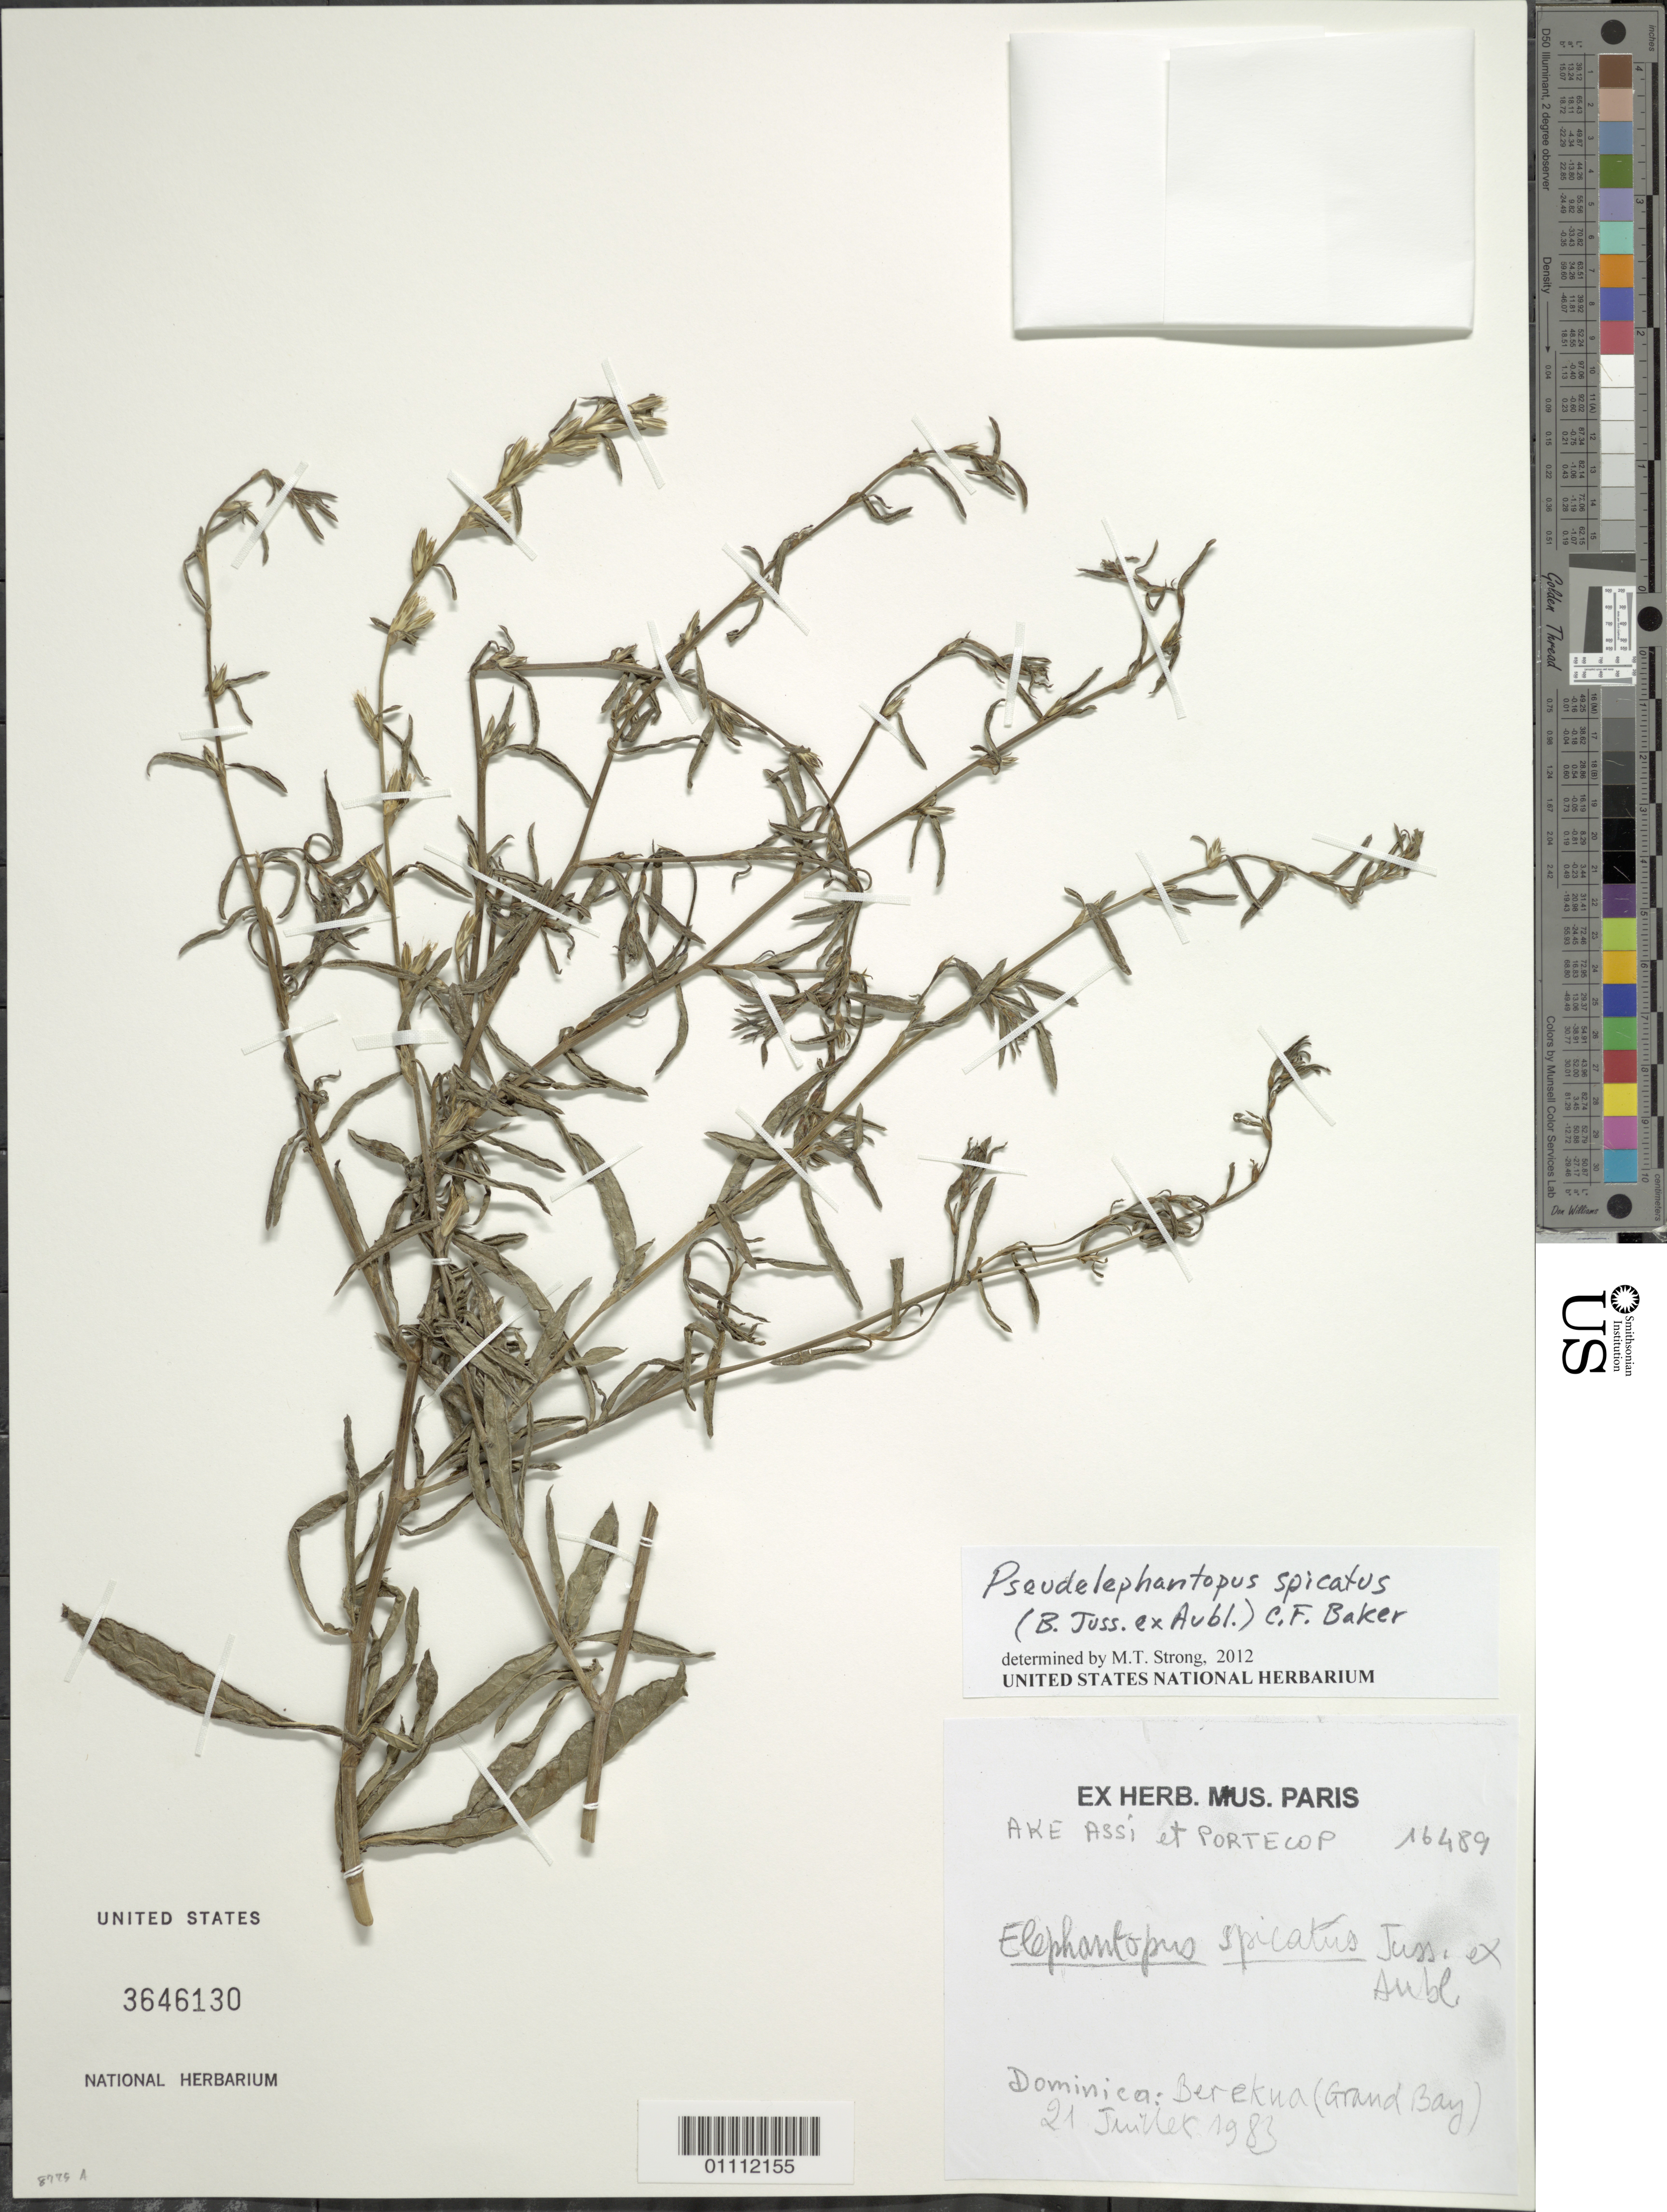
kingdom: Plantae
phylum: Tracheophyta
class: Magnoliopsida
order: Asterales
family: Asteraceae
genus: Pseudelephantopus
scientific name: Pseudelephantopus spicatus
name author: (Juss. ex Aubl.) C.F. Baker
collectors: -. Ake-Assi & -. Portecop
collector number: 16489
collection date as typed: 21 Jul 1983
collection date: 1983-07-21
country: Dominica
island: Dominica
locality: Berekua (Grand Bay)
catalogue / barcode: US 3646130